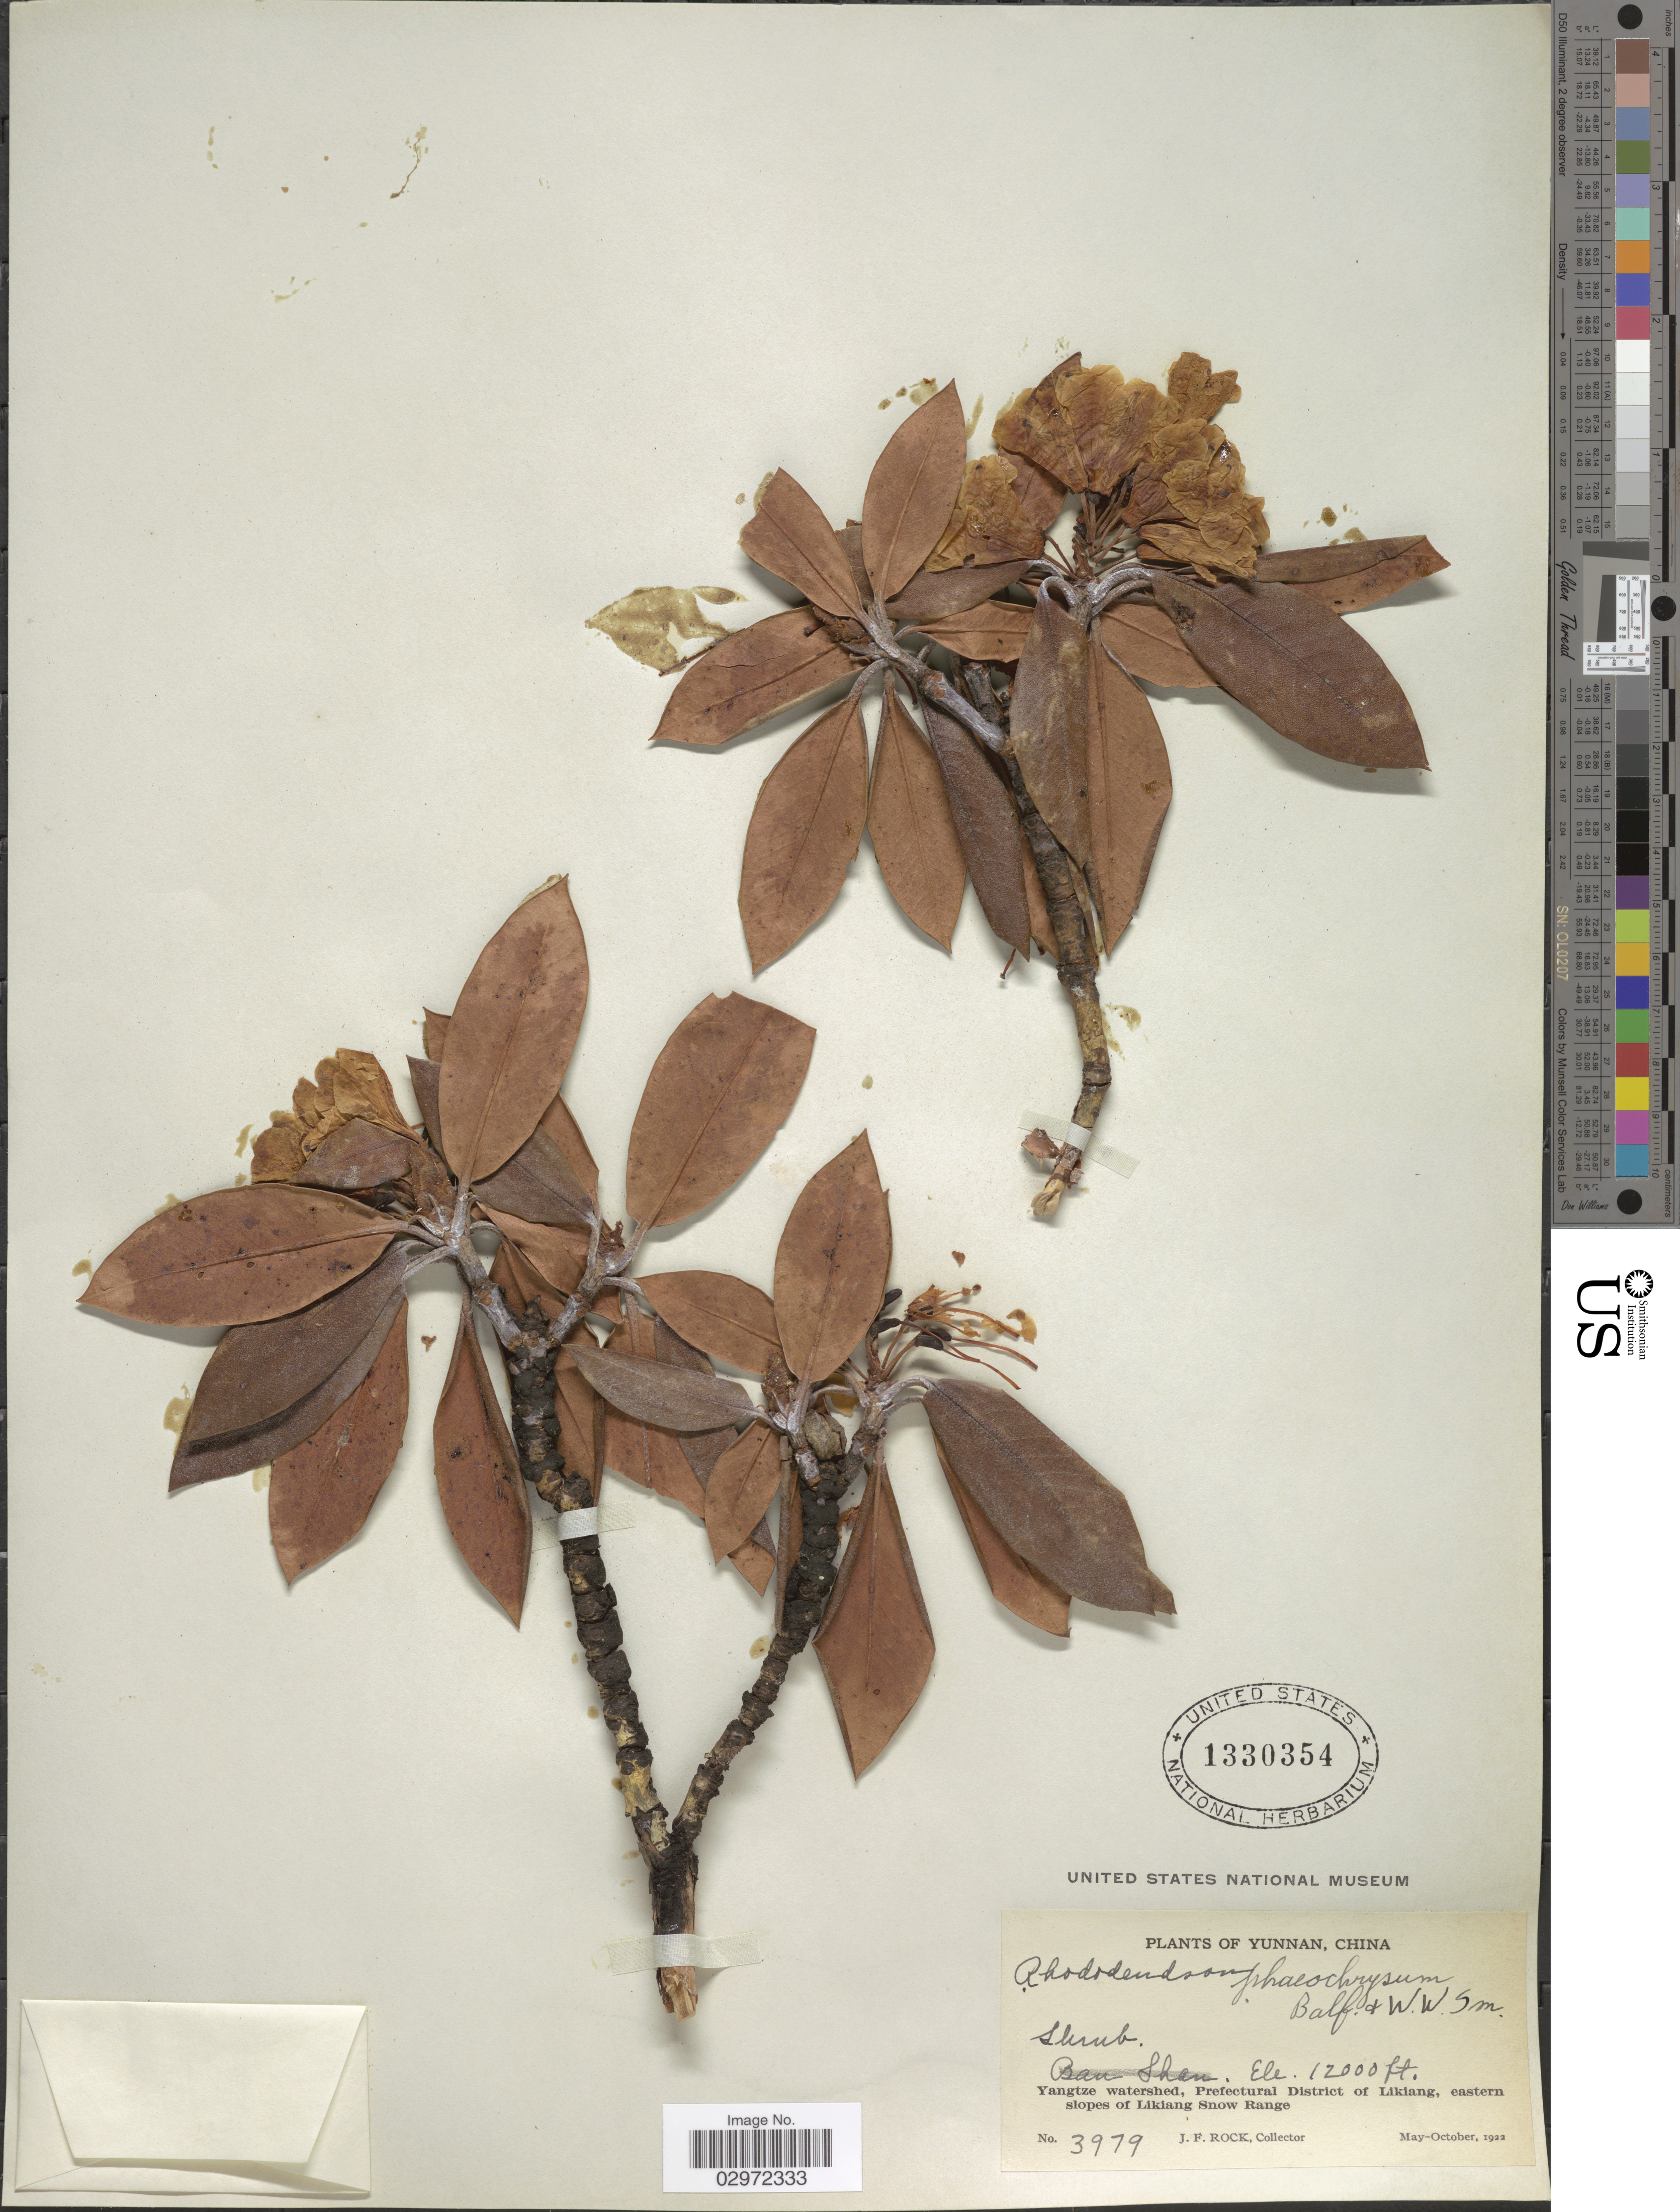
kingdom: Plantae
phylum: Tracheophyta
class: Magnoliopsida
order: Ericales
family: Ericaceae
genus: Rhododendron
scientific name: Rhododendron phaeochrysum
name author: Balf. f. & W.W. Sm.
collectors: J. Rock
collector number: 3979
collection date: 1922-05/1922-10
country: China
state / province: Yunnan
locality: Ban Shan, Yangtze watershed, Prefectural District of Likiang, eastern slopes of Likiang Snow Range.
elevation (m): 3658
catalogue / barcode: US 1330354